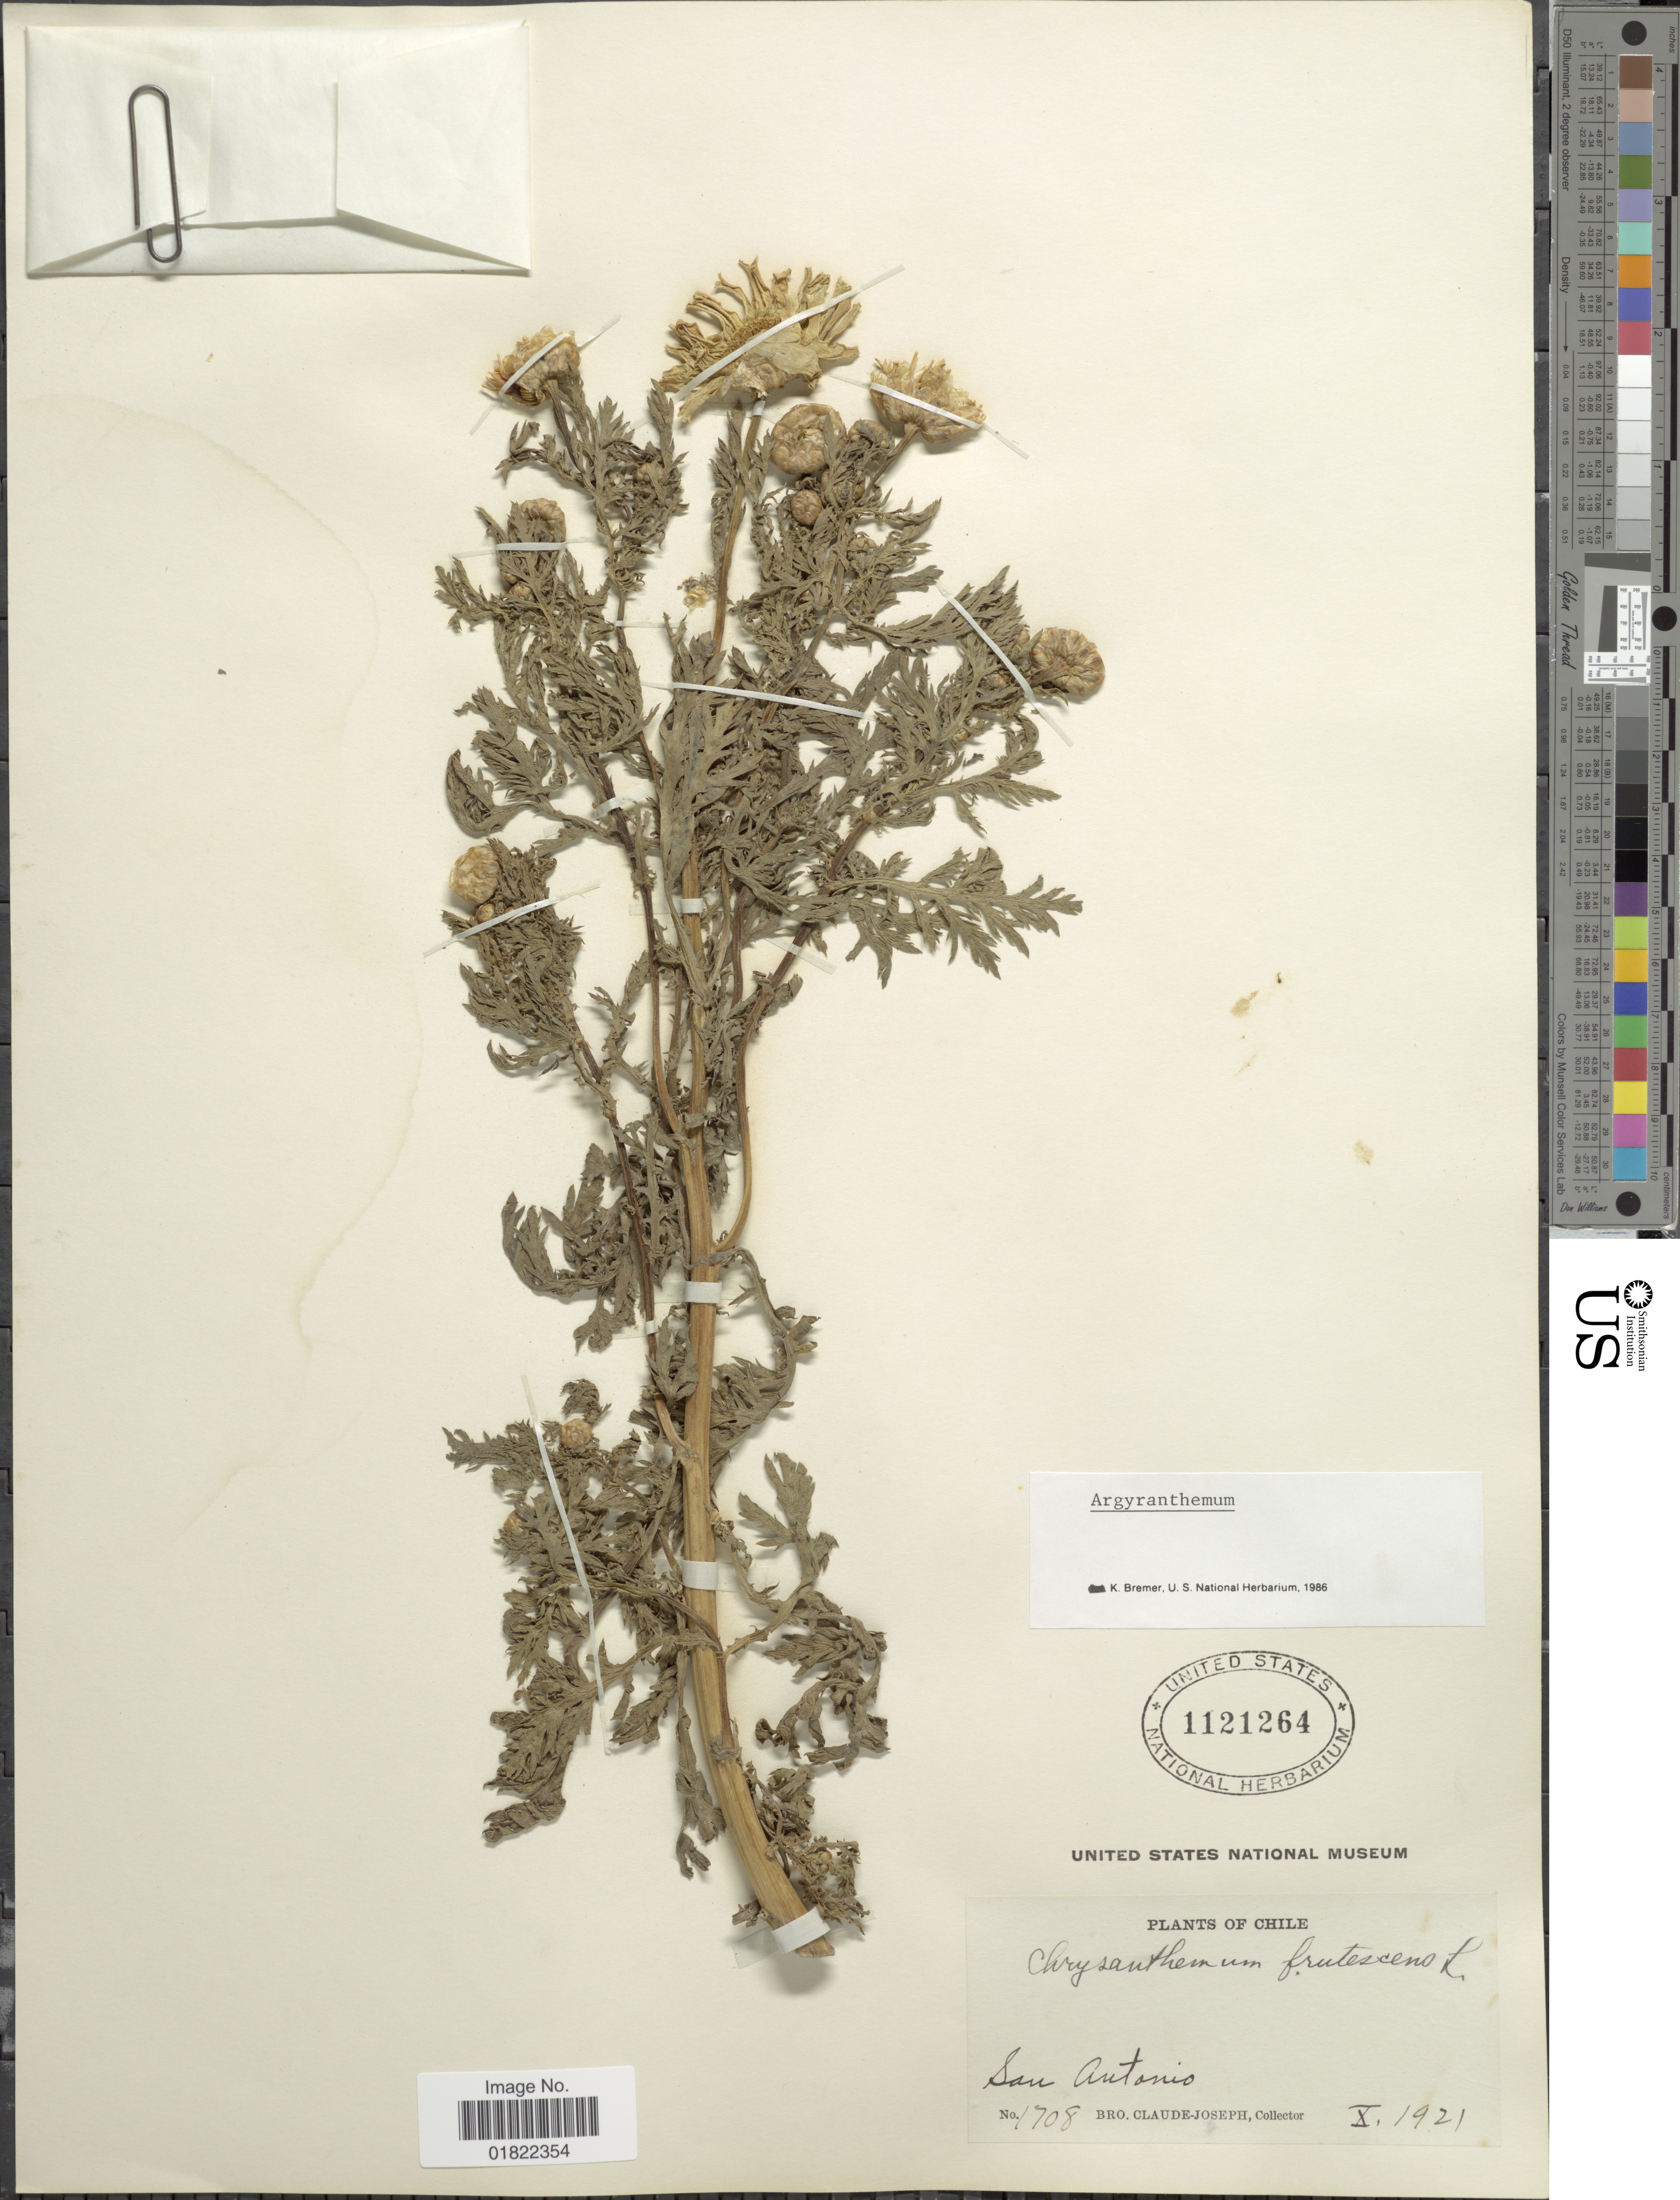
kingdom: Plantae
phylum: Tracheophyta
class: Magnoliopsida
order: Asterales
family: Asteraceae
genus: Argyranthemum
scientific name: Argyranthemum frutescens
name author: L.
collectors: Bro. Claude-Joseph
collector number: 1708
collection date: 1921-10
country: Chile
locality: San Antonio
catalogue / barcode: US 1121264